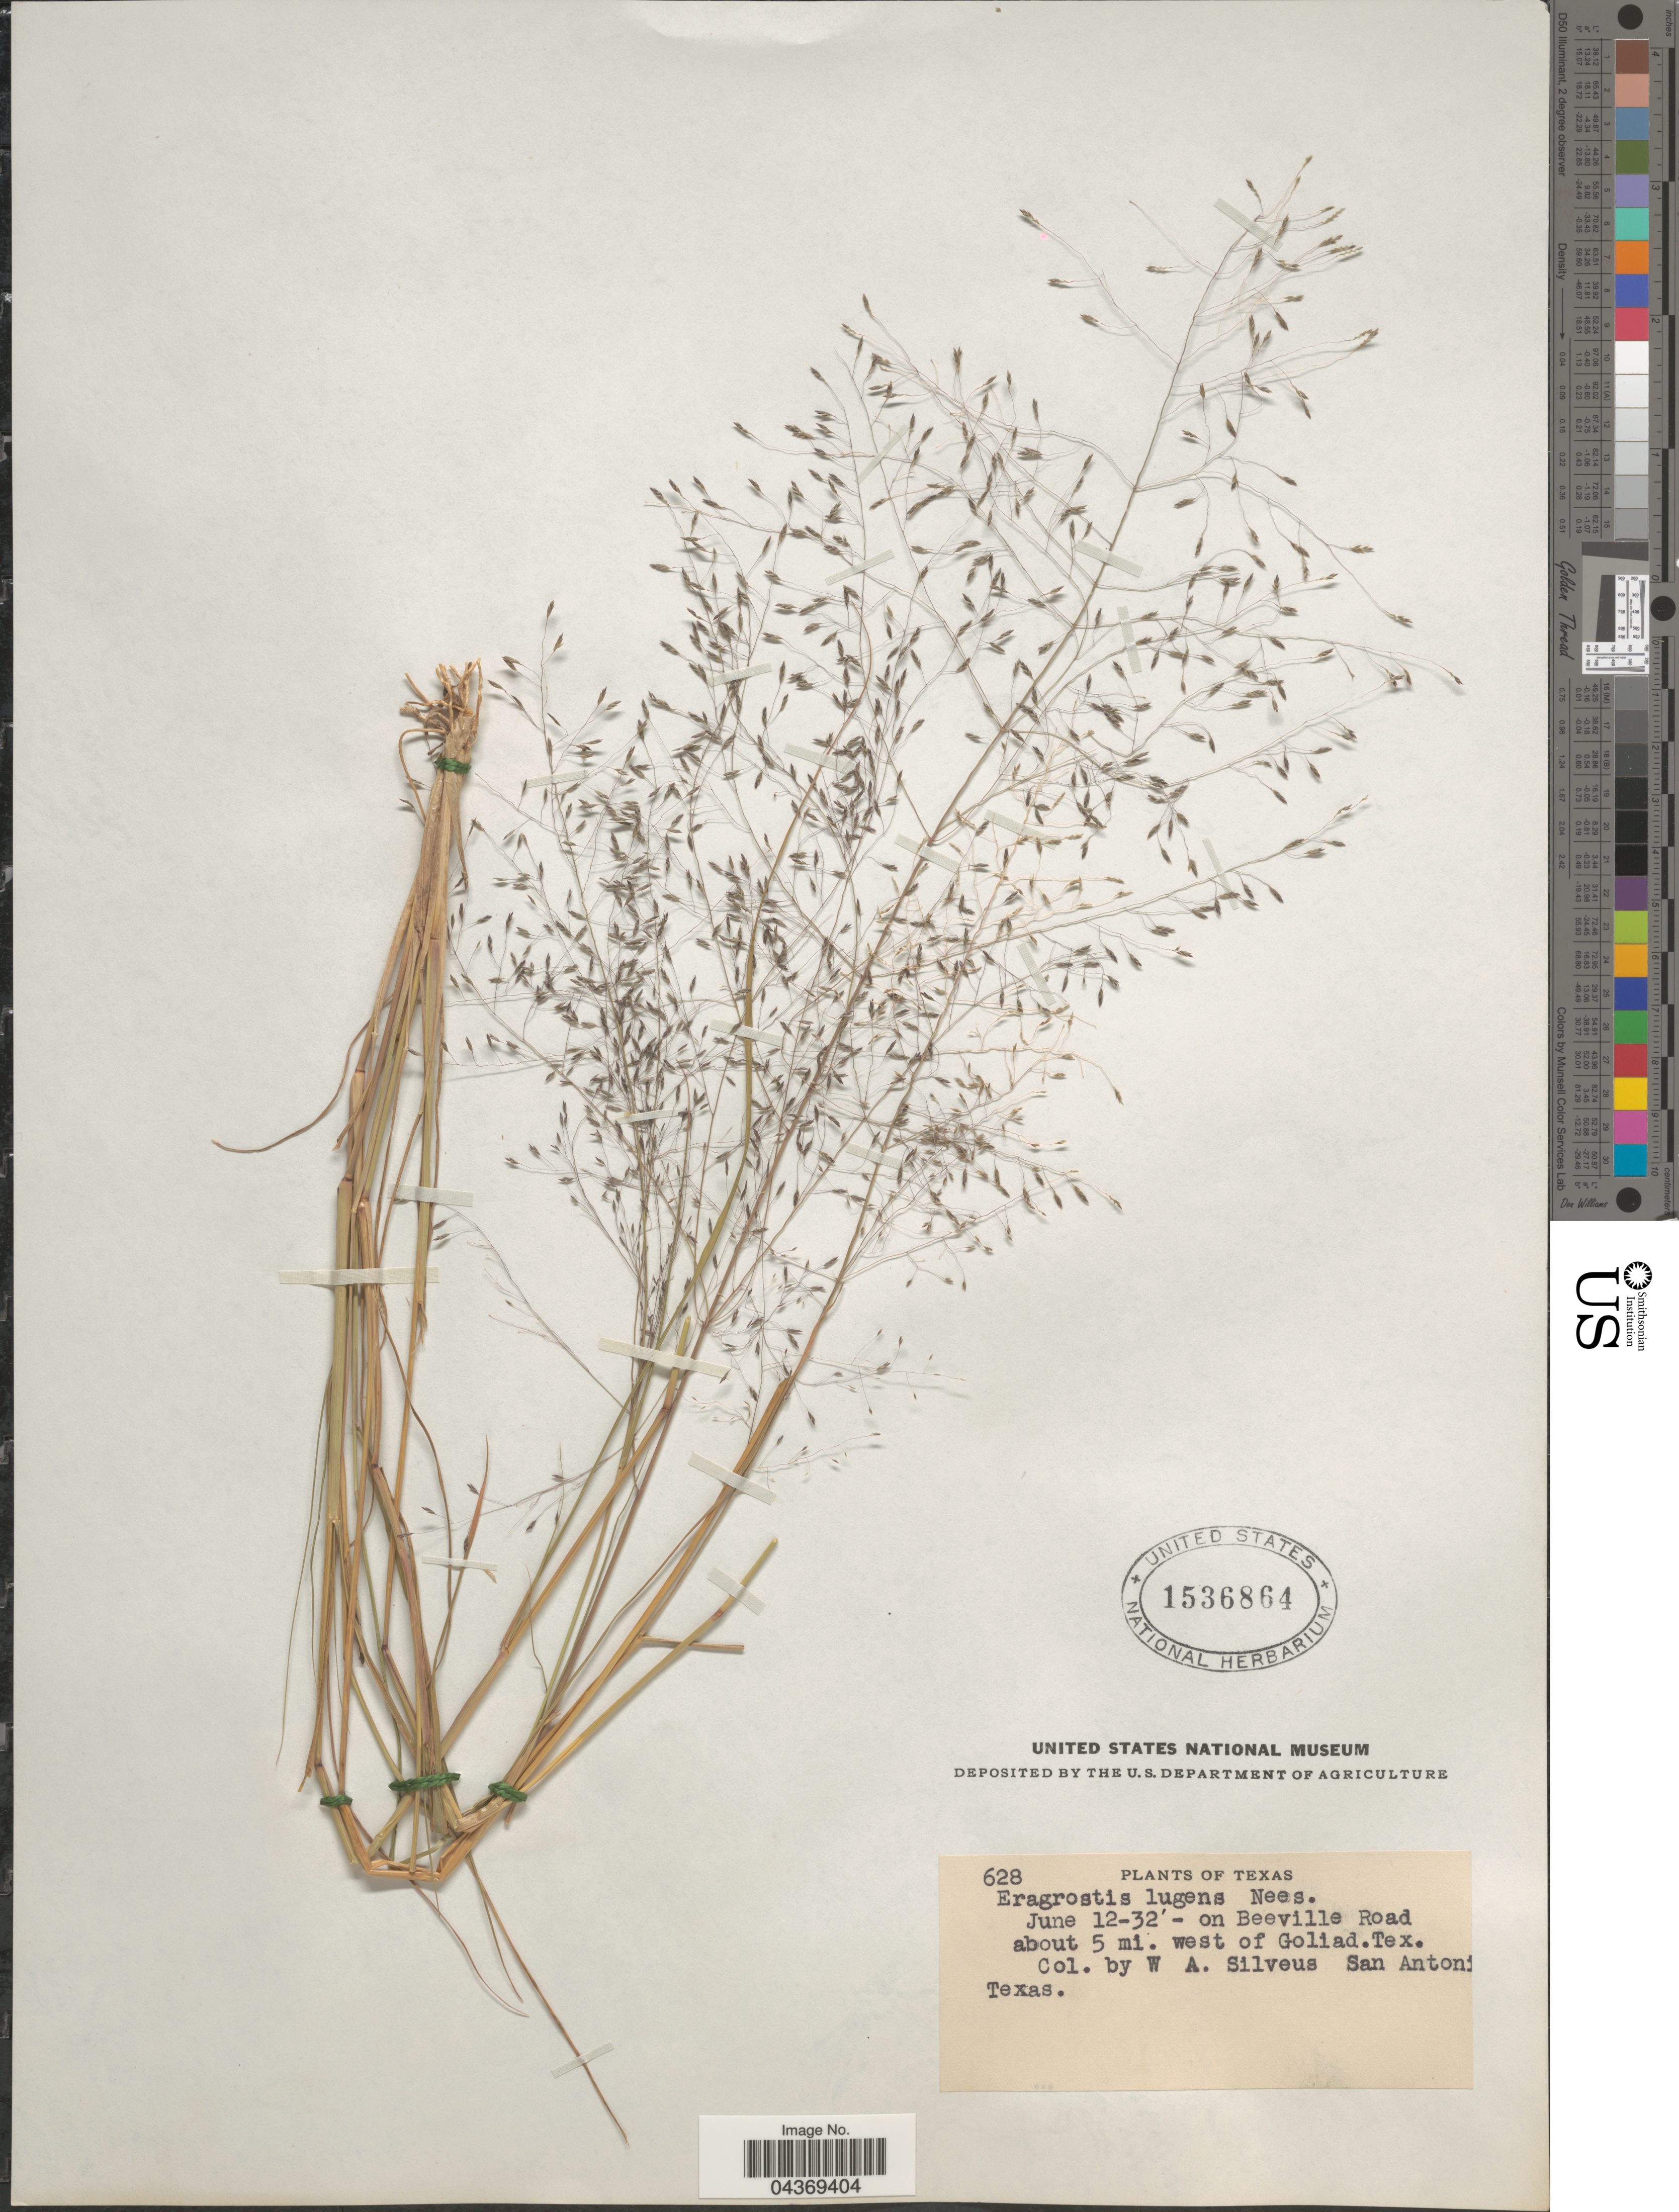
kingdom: Plantae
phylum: Tracheophyta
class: Liliopsida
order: Poales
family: Poaceae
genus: Eragrostis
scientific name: Eragrostis lugens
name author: Nees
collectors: W. Silveus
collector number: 628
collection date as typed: Transcribed d/m/y: 12/6/32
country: United States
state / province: Texas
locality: On Beeville Road about 5 mi. west of Goliad.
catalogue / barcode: US 1536864